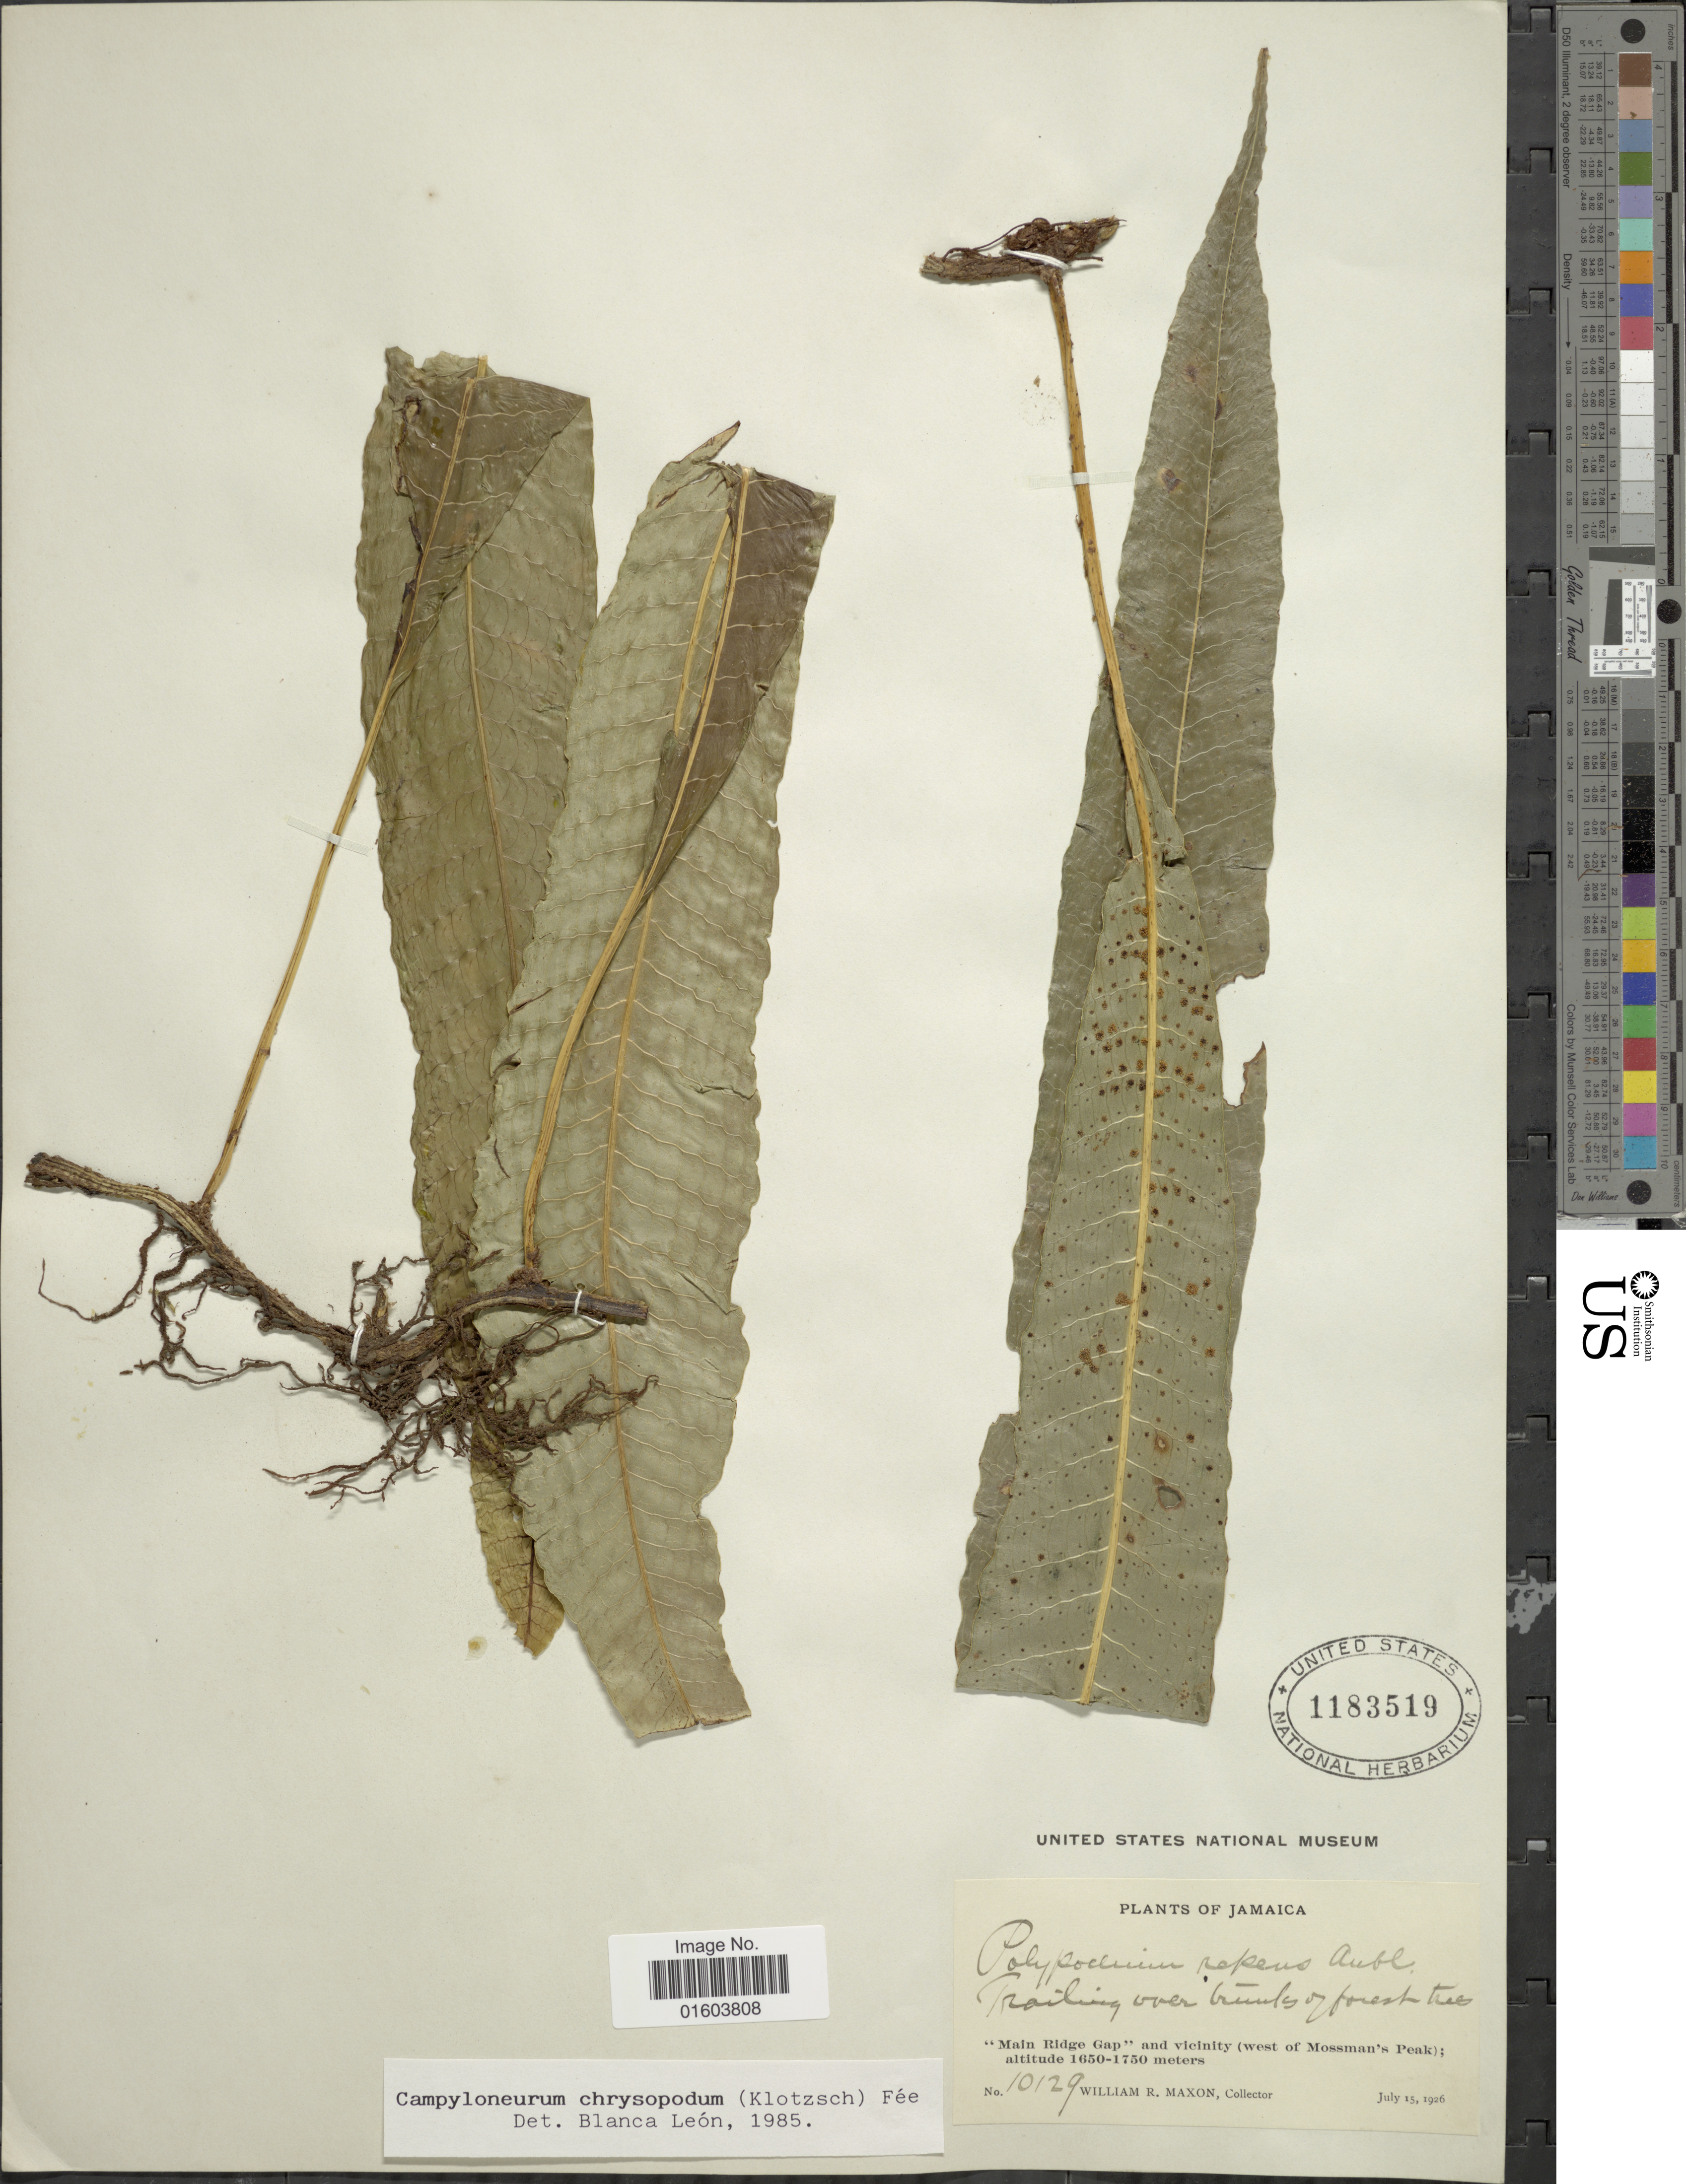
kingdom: Plantae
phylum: Tracheophyta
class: Polypodiopsida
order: Polypodiales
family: Polypodiaceae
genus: Campyloneurum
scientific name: Campyloneurum repens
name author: (Aubl.) C. Presl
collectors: W. R. Maxon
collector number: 10129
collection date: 1926-07-15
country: Jamaica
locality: Jamaica, "Main Ridge Gap" and vicinity (west of Mossman's Peak).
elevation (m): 1650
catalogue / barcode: US 1183519